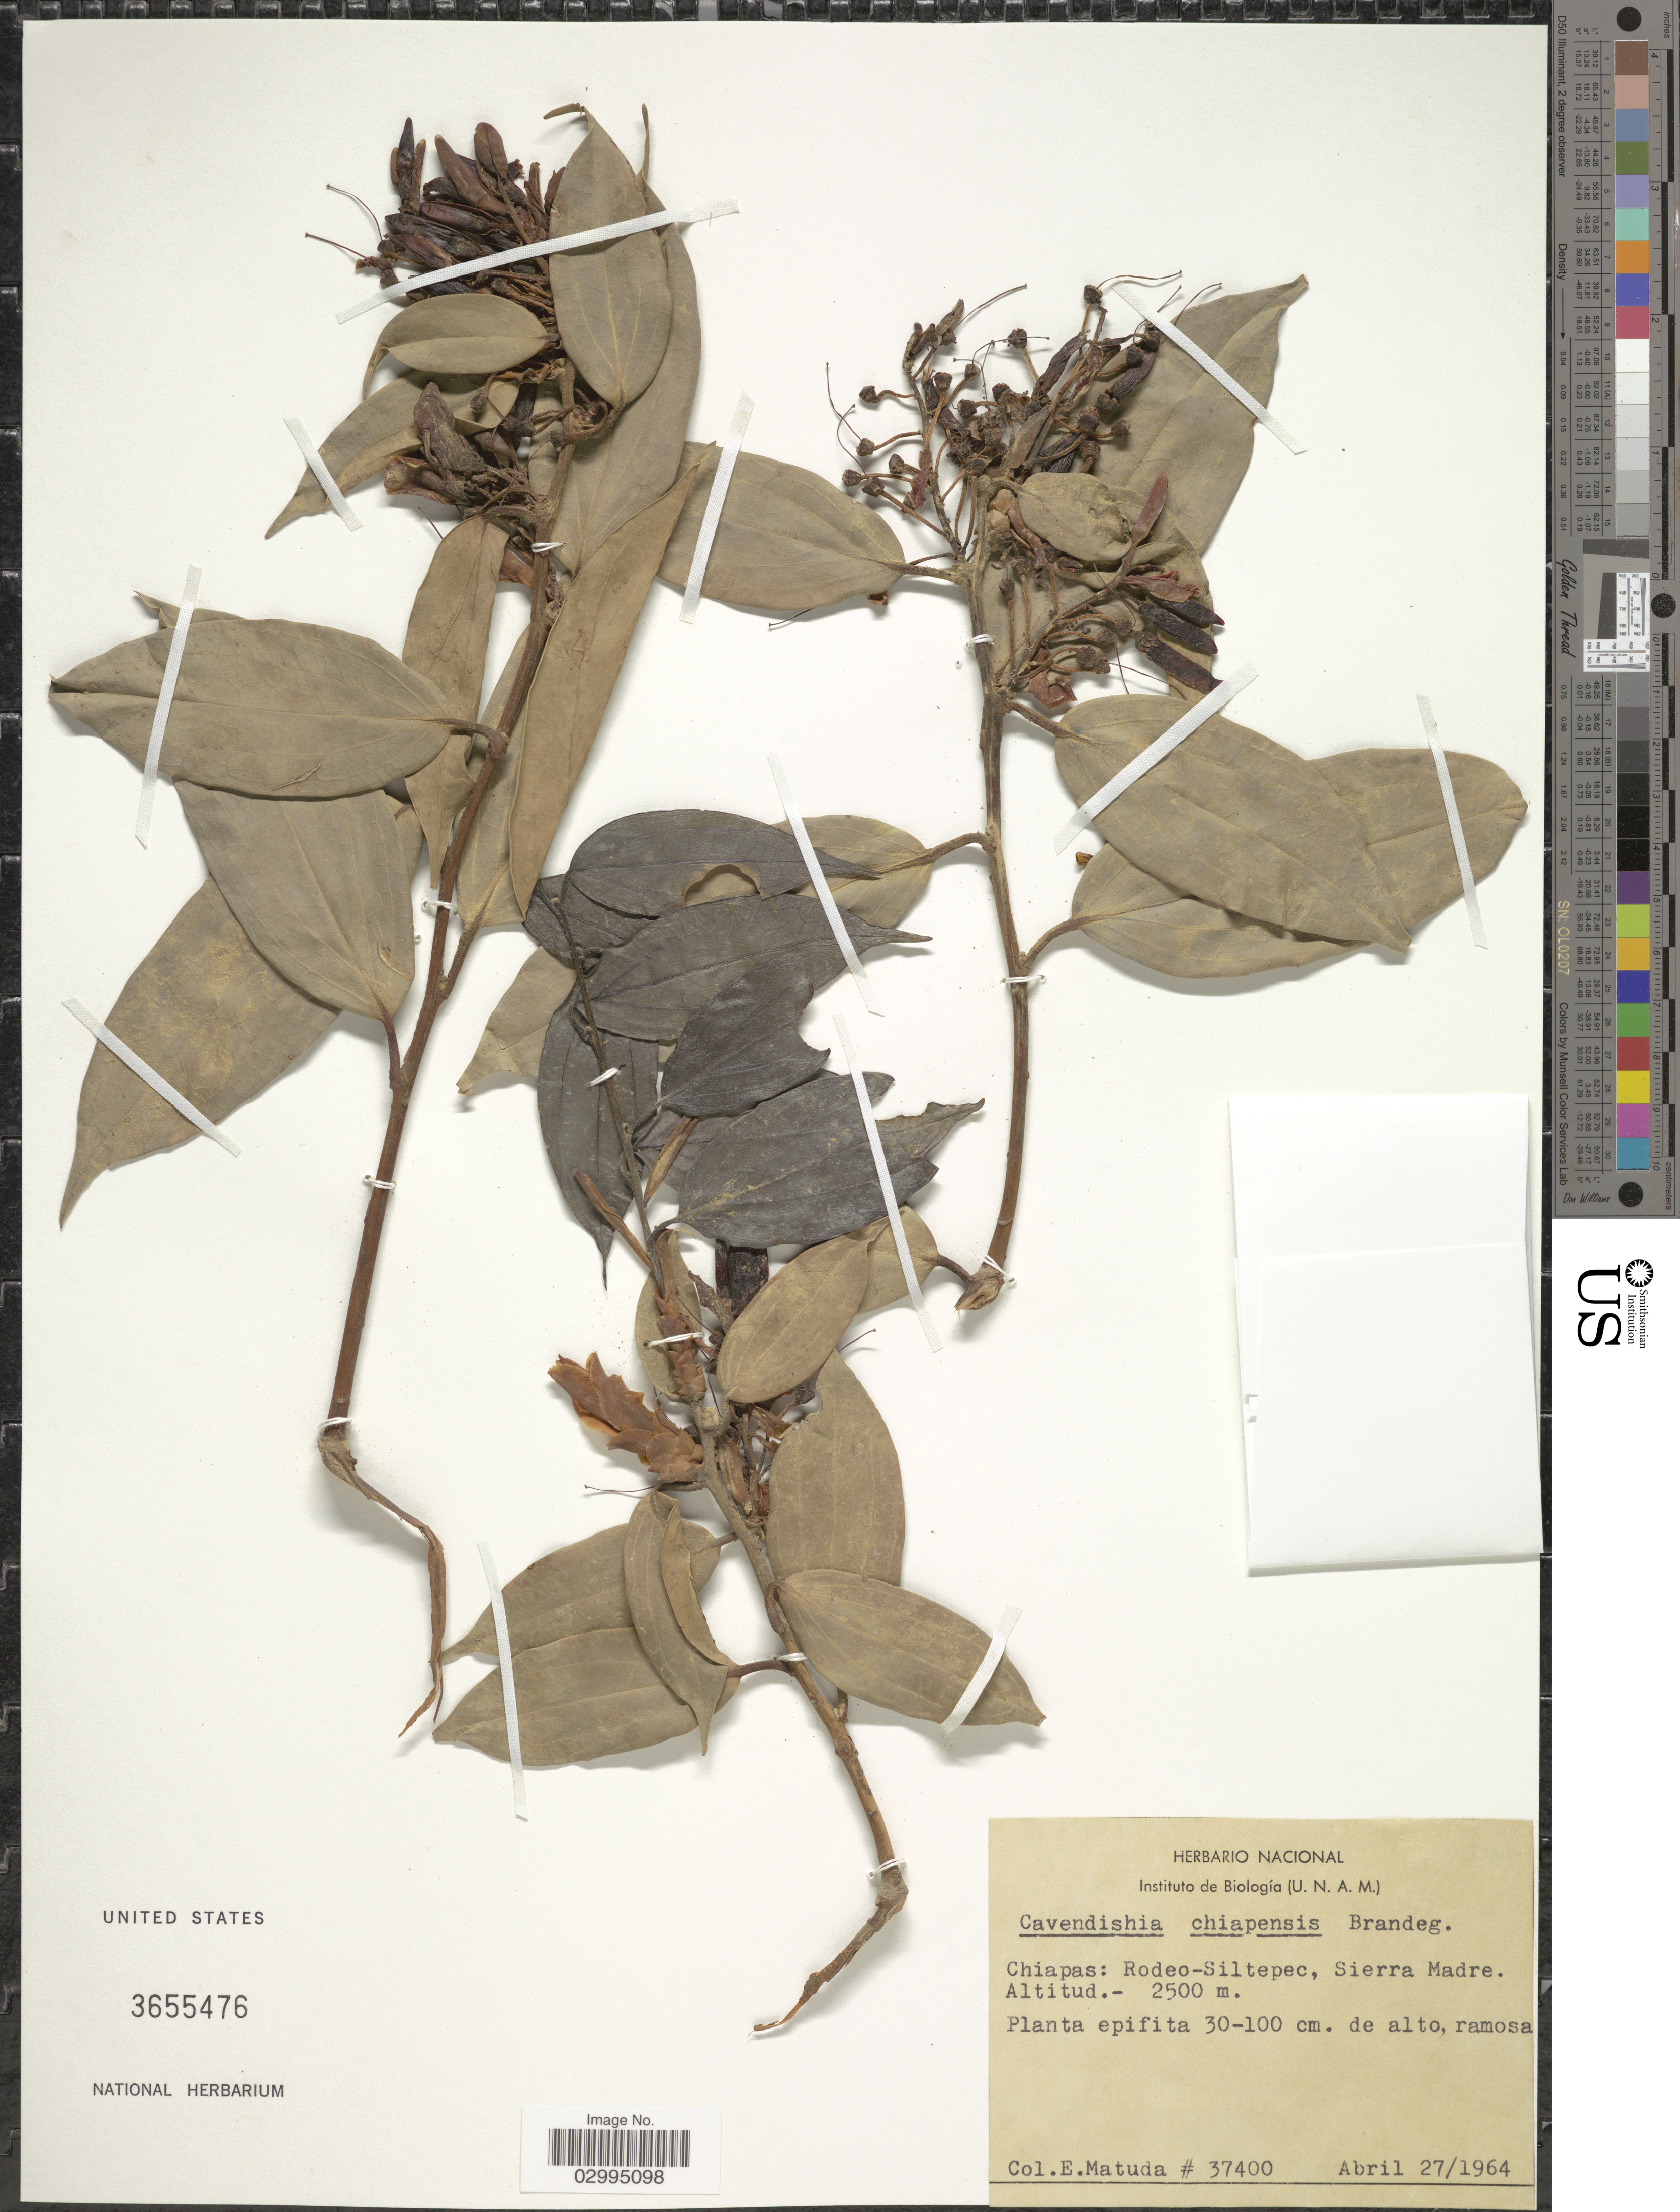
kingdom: Plantae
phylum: Tracheophyta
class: Magnoliopsida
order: Ericales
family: Ericaceae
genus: Cavendishia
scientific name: Cavendishia chiapensis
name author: Brandegee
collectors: E. Matuda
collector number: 37400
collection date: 1964-04-27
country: Mexico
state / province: Chiapas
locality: Rodeo-Siltepec, Sierra Madre.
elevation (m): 2500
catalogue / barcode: US 3655476